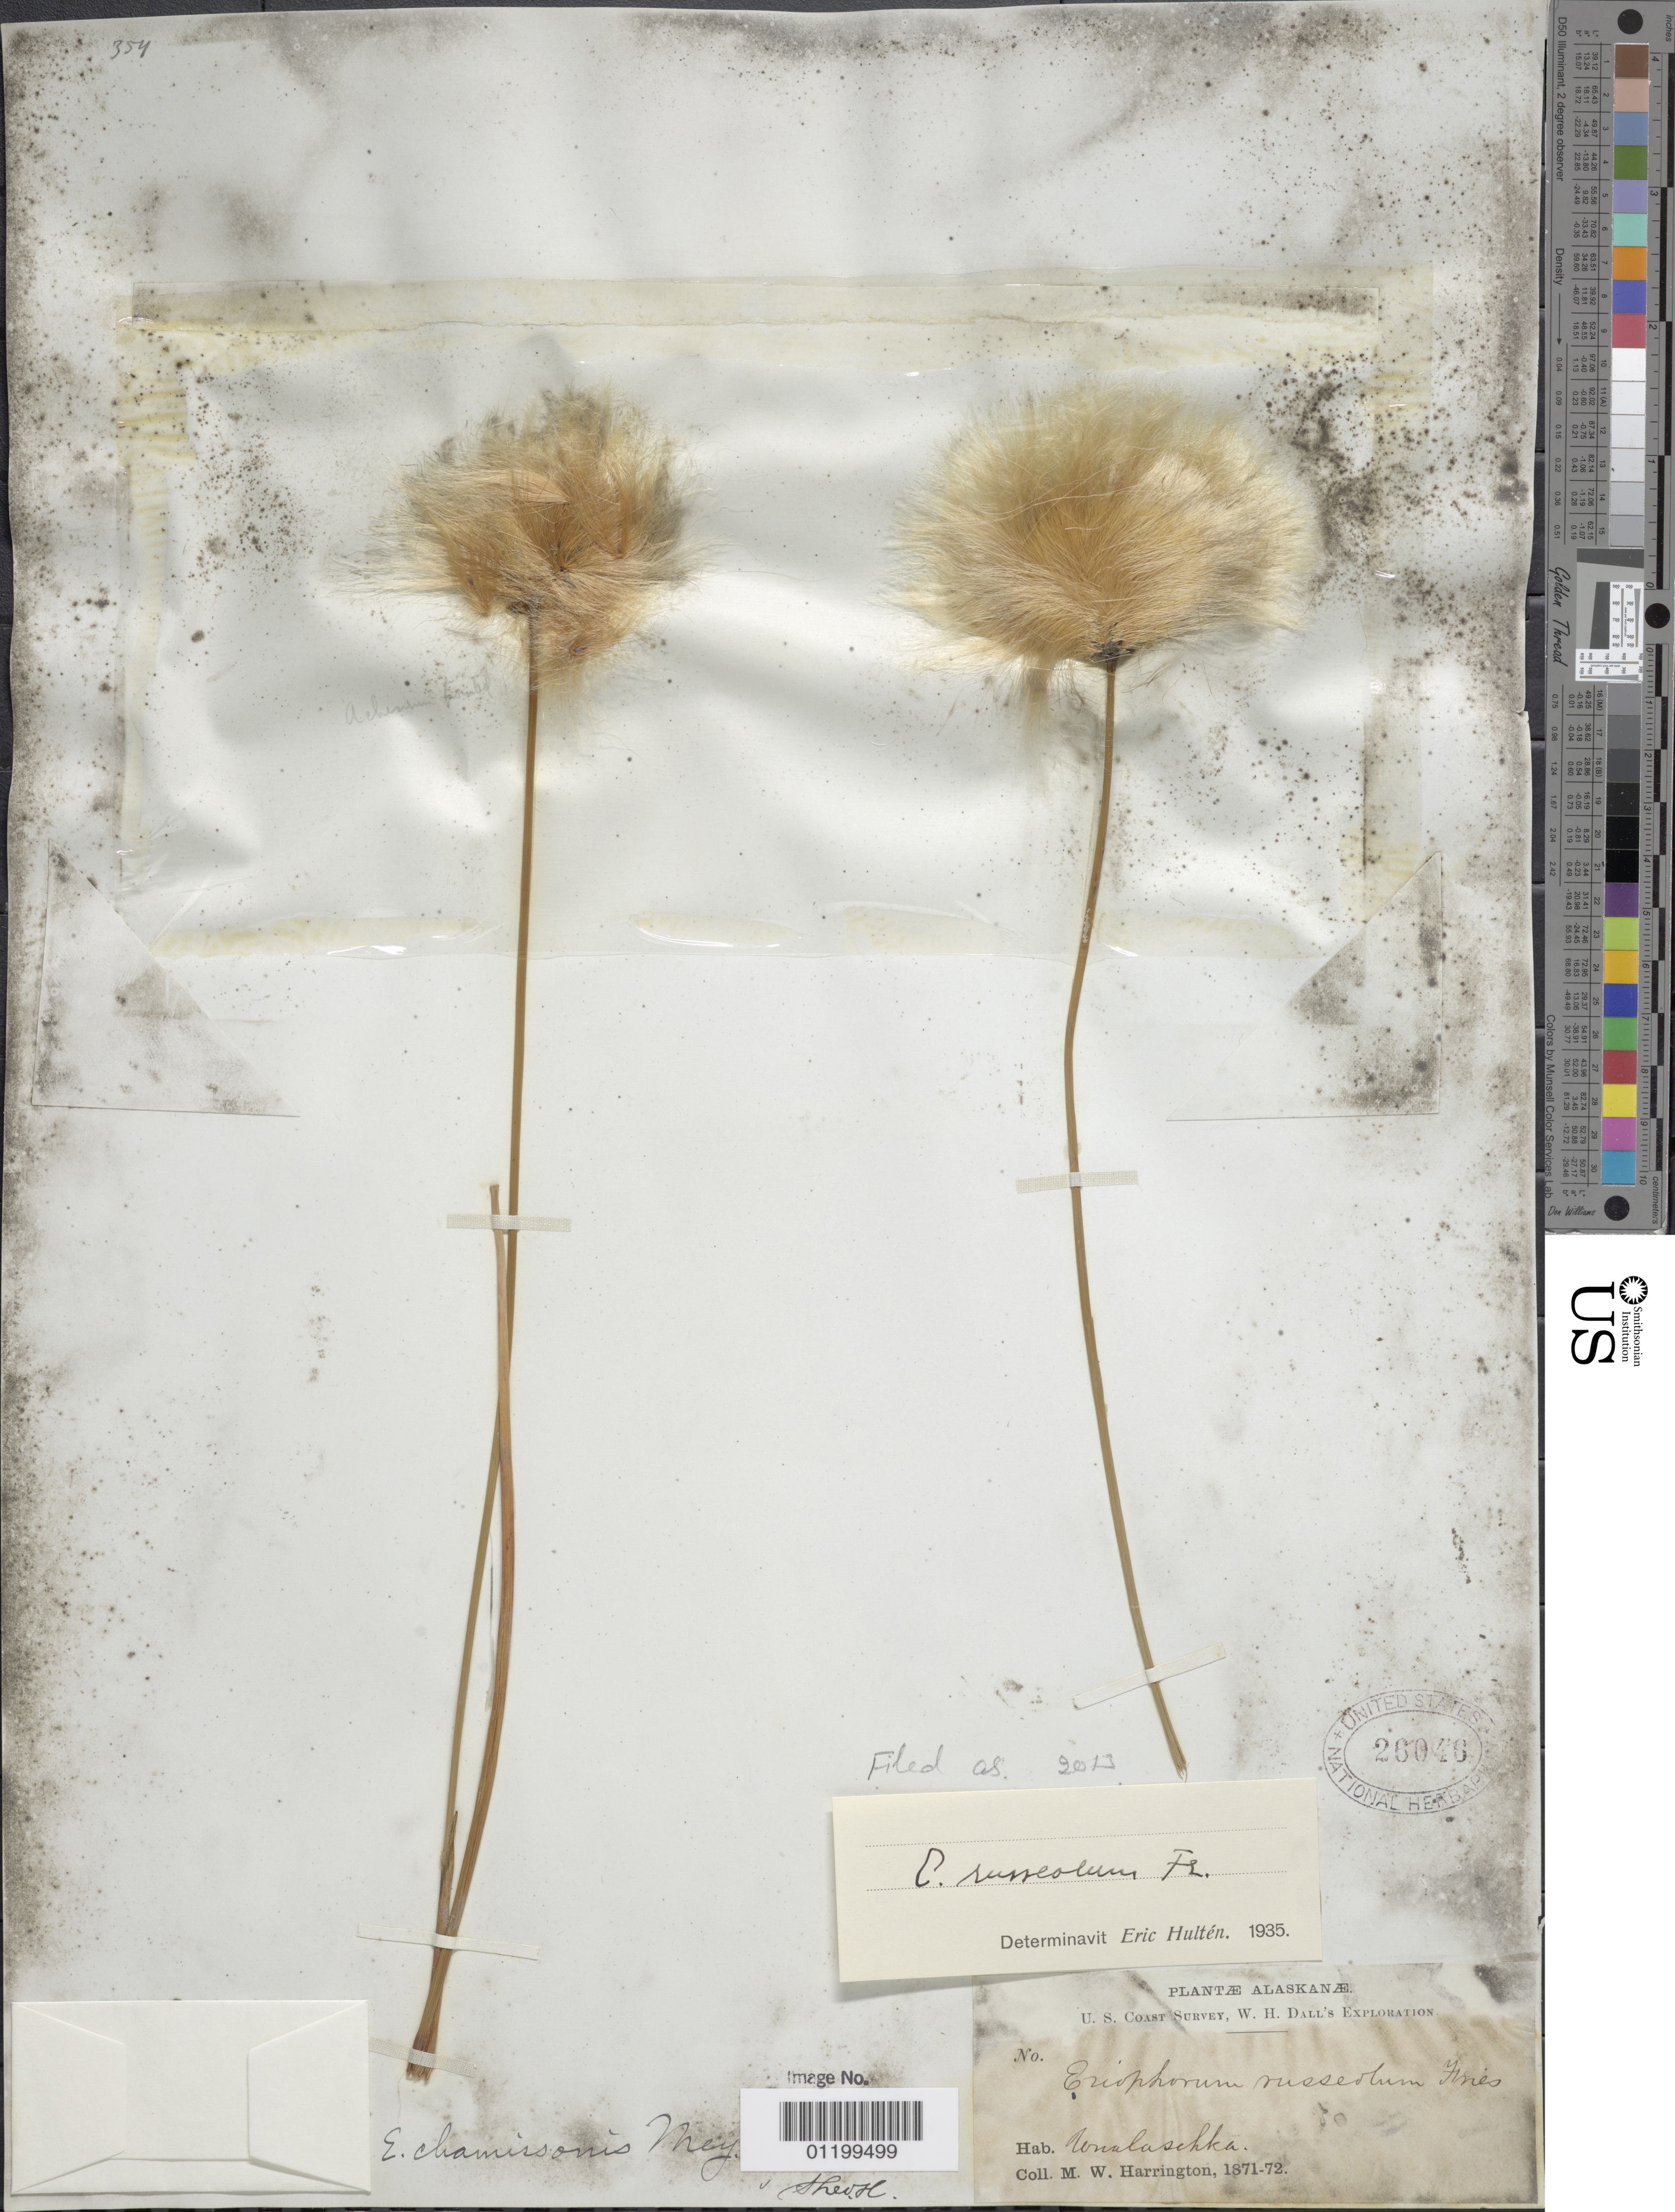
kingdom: Plantae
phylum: Tracheophyta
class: Liliopsida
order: Poales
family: Cyperaceae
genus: Eriophorum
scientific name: Eriophorum chamissonis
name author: C.A. Mey.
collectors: M. W. Harrington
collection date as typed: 1871 to -- --- 1872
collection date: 1871/1872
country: United States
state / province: Alaska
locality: Unalaska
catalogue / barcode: US 26046